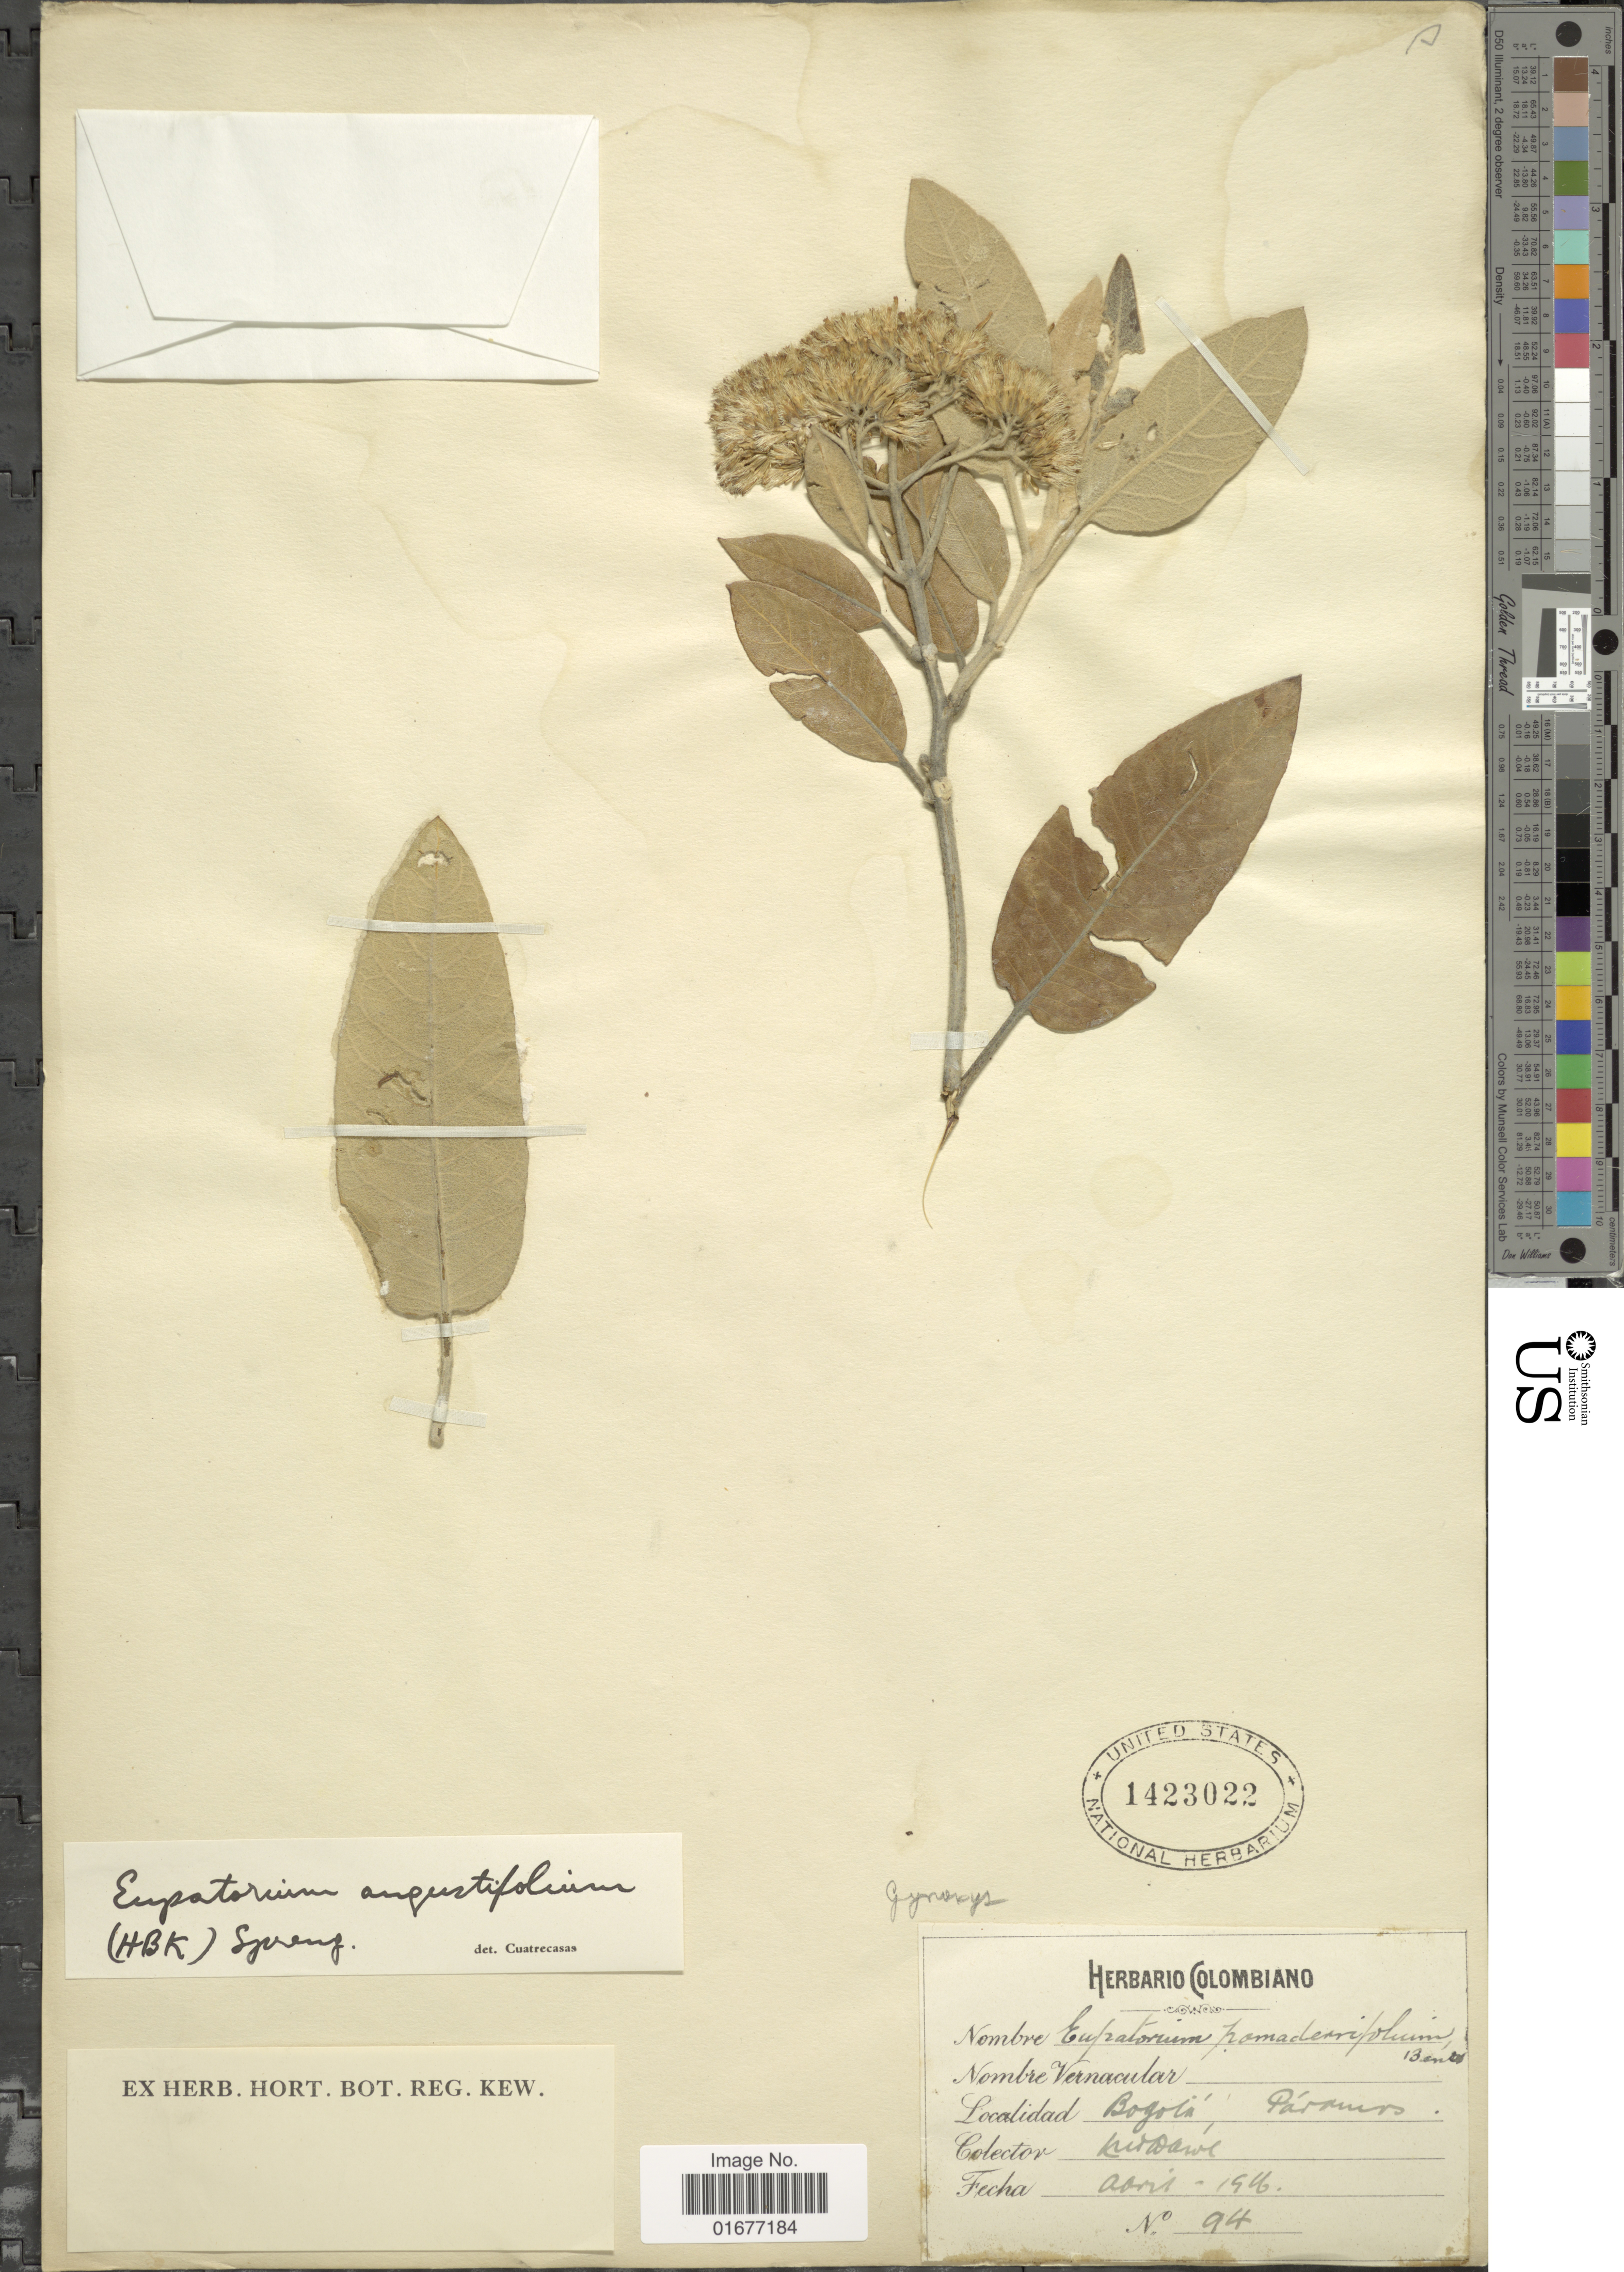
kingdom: Plantae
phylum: Tracheophyta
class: Magnoliopsida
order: Asterales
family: Asteraceae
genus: Ageratina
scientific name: Ageratina angustifolia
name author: (Kunth) R.M. King & H. Rob.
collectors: M. T. Dawe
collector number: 94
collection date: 1916-08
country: Colombia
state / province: Bogota D.C.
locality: Bogota, Paramo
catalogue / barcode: US 1423022